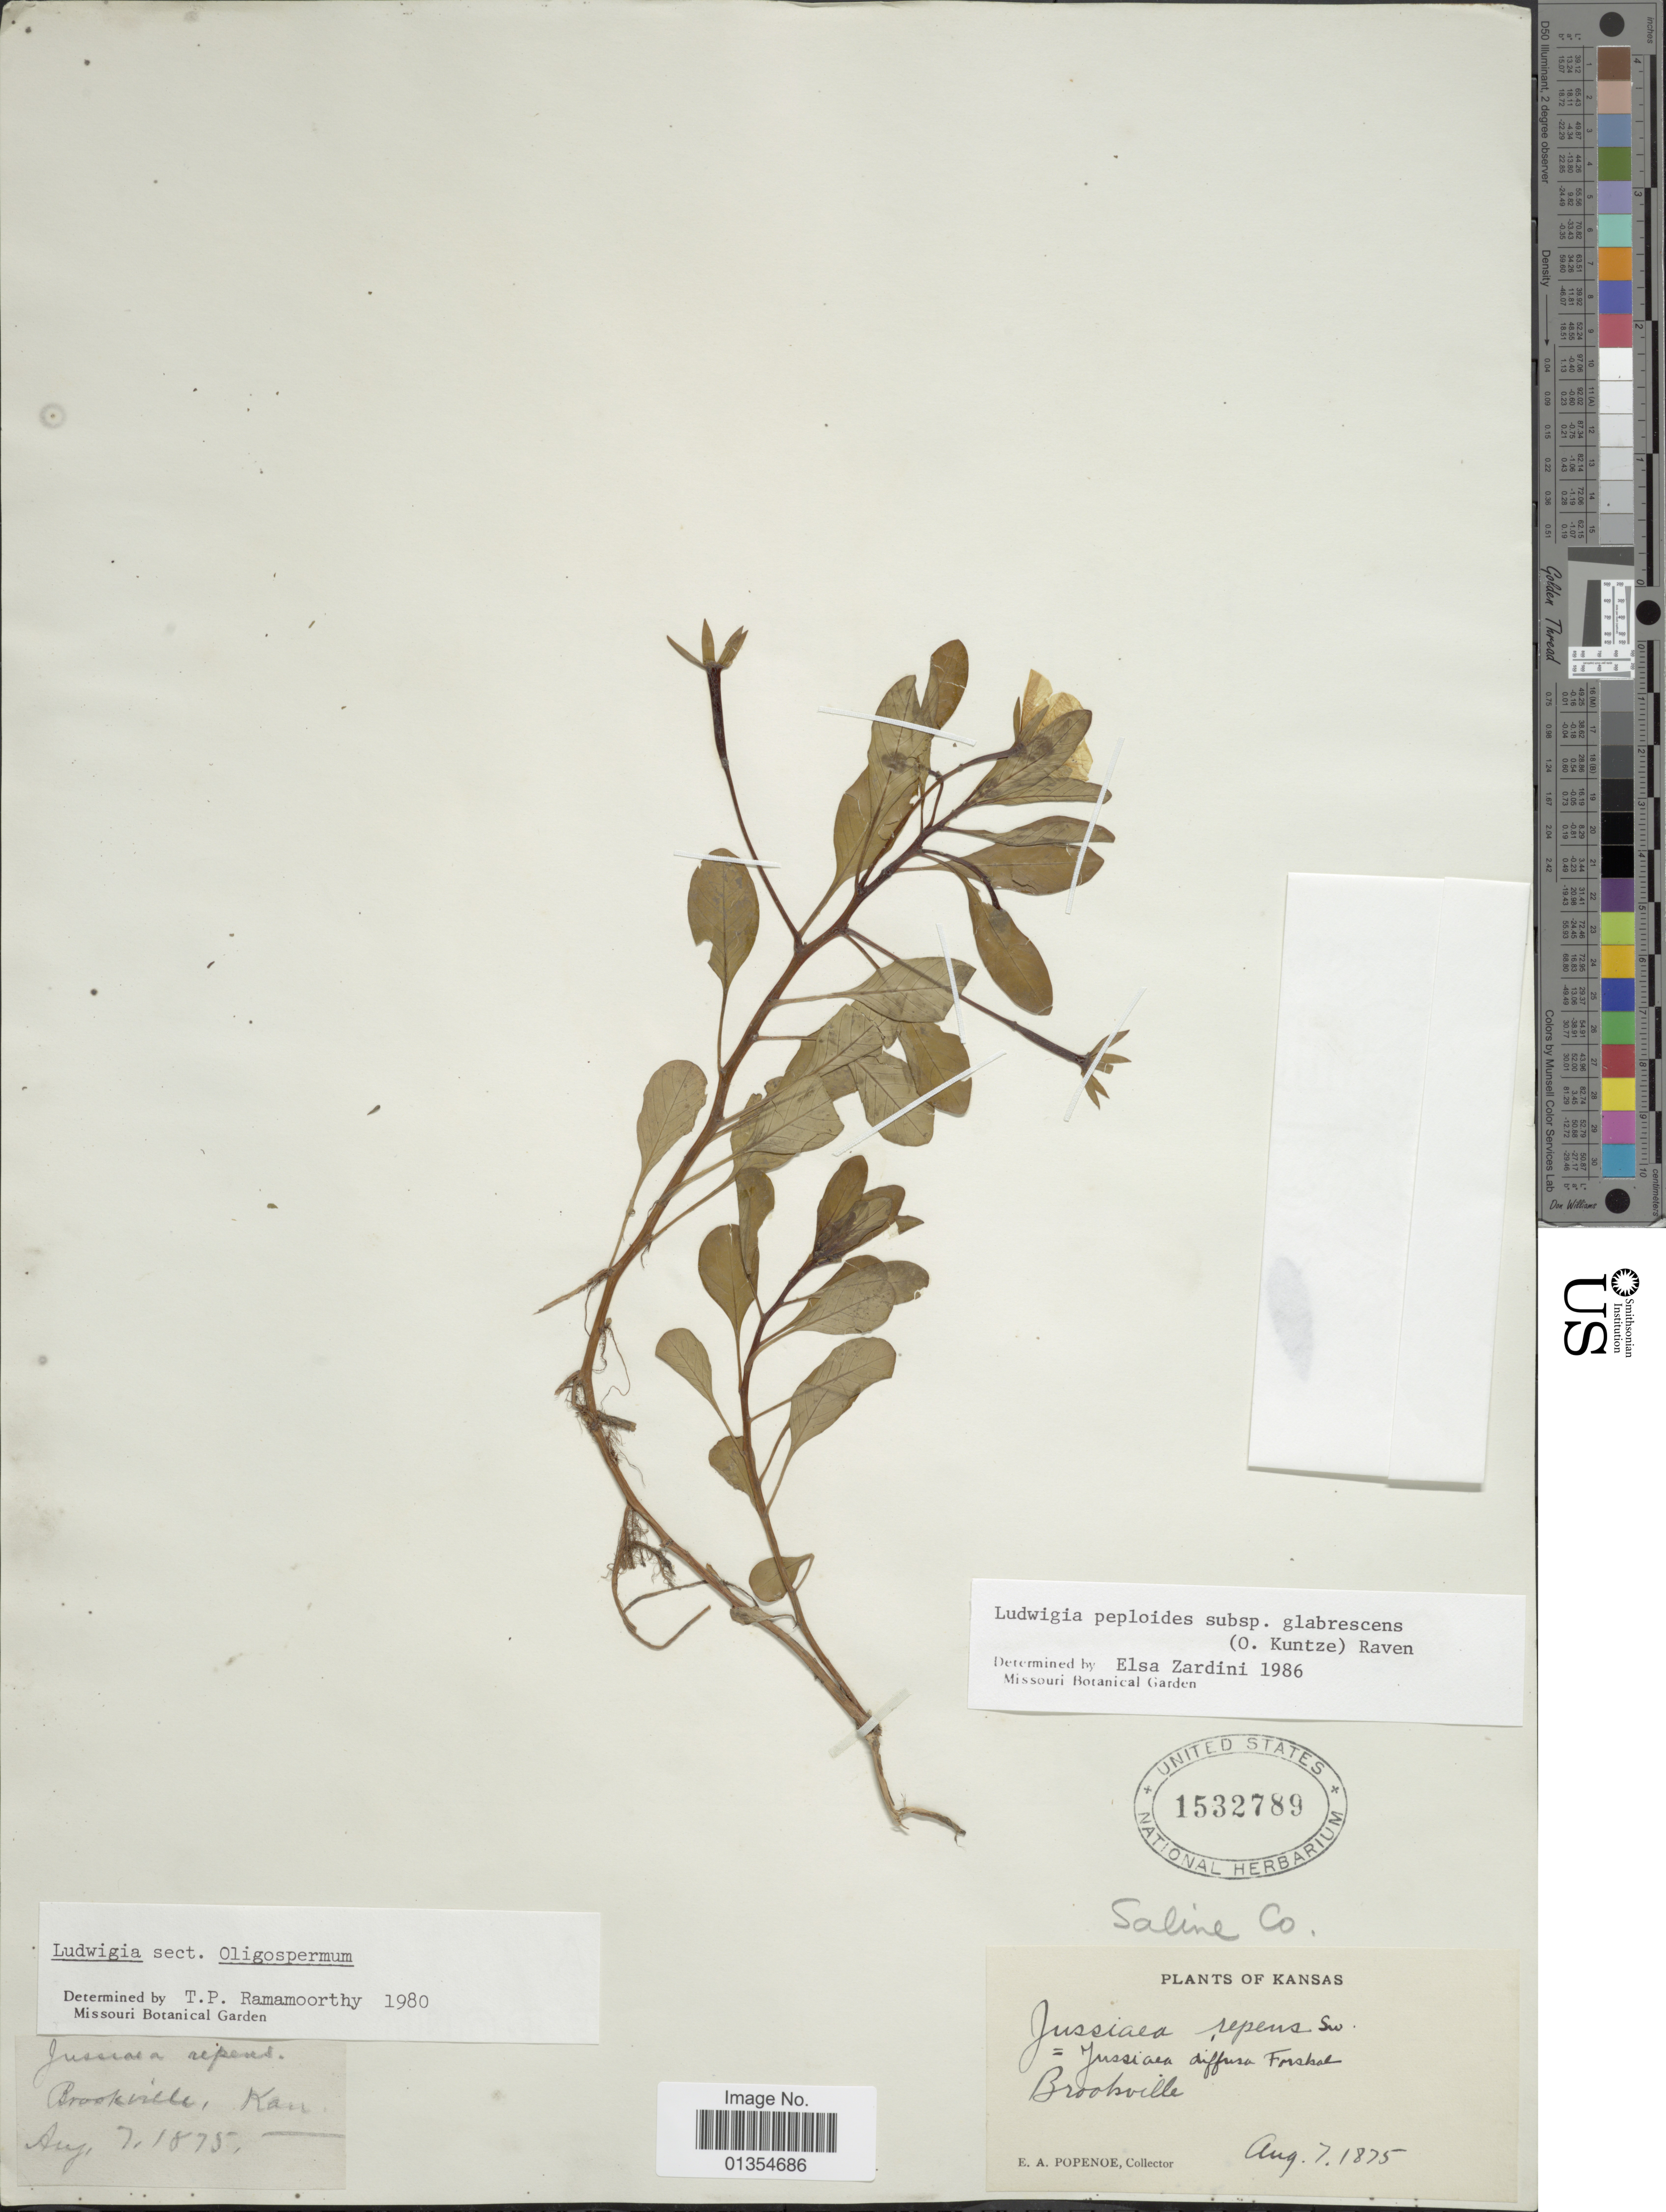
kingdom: Plantae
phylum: Tracheophyta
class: Magnoliopsida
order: Myrtales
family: Onagraceae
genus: Ludwigia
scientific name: Ludwigia peploides subsp. glabrescens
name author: (Kuntze) P.H. Raven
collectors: E. A. Popenoe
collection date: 1875-08-07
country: United States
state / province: Kansas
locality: Brookville, Saline Co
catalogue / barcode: US 1532789